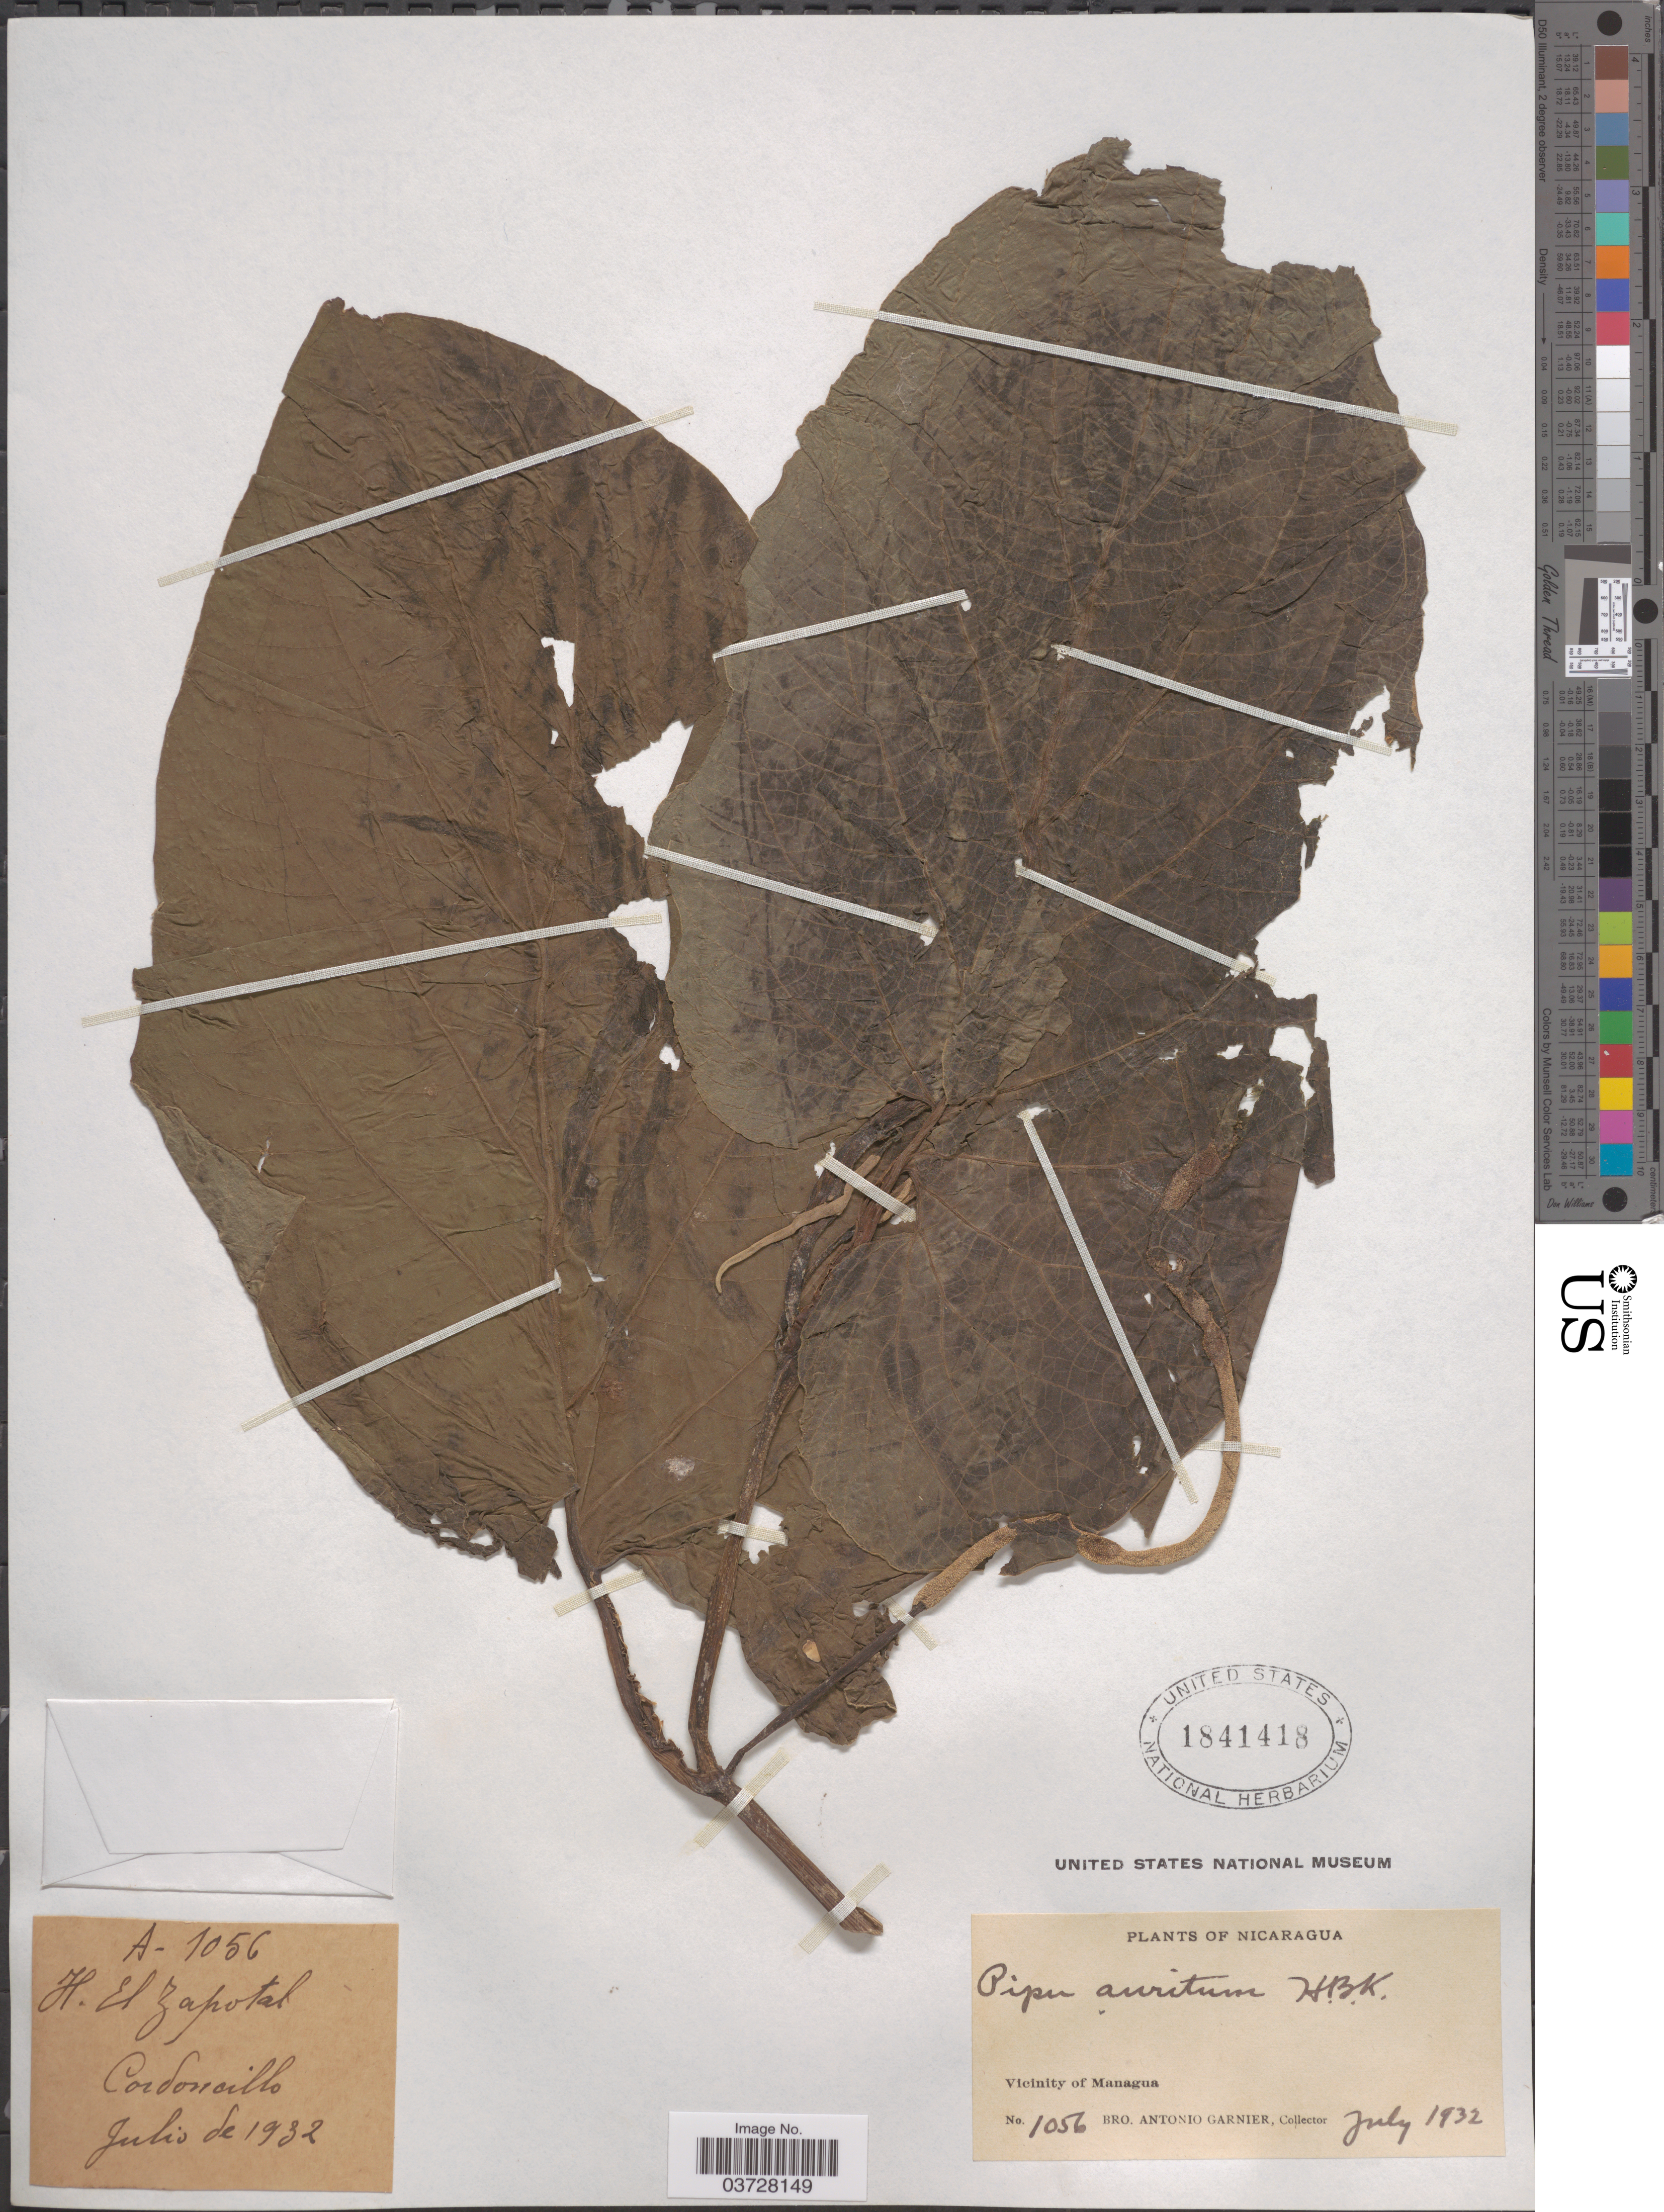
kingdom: Plantae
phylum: Tracheophyta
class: Magnoliopsida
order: Piperales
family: Piperaceae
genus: Piper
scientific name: Piper auritum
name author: Kunth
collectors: Bro. A. Garnier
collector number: A-1056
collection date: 1932-07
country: Nicaragua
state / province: Managua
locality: H. El Zapotal. Vicinity of Managua.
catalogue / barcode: US 1841418